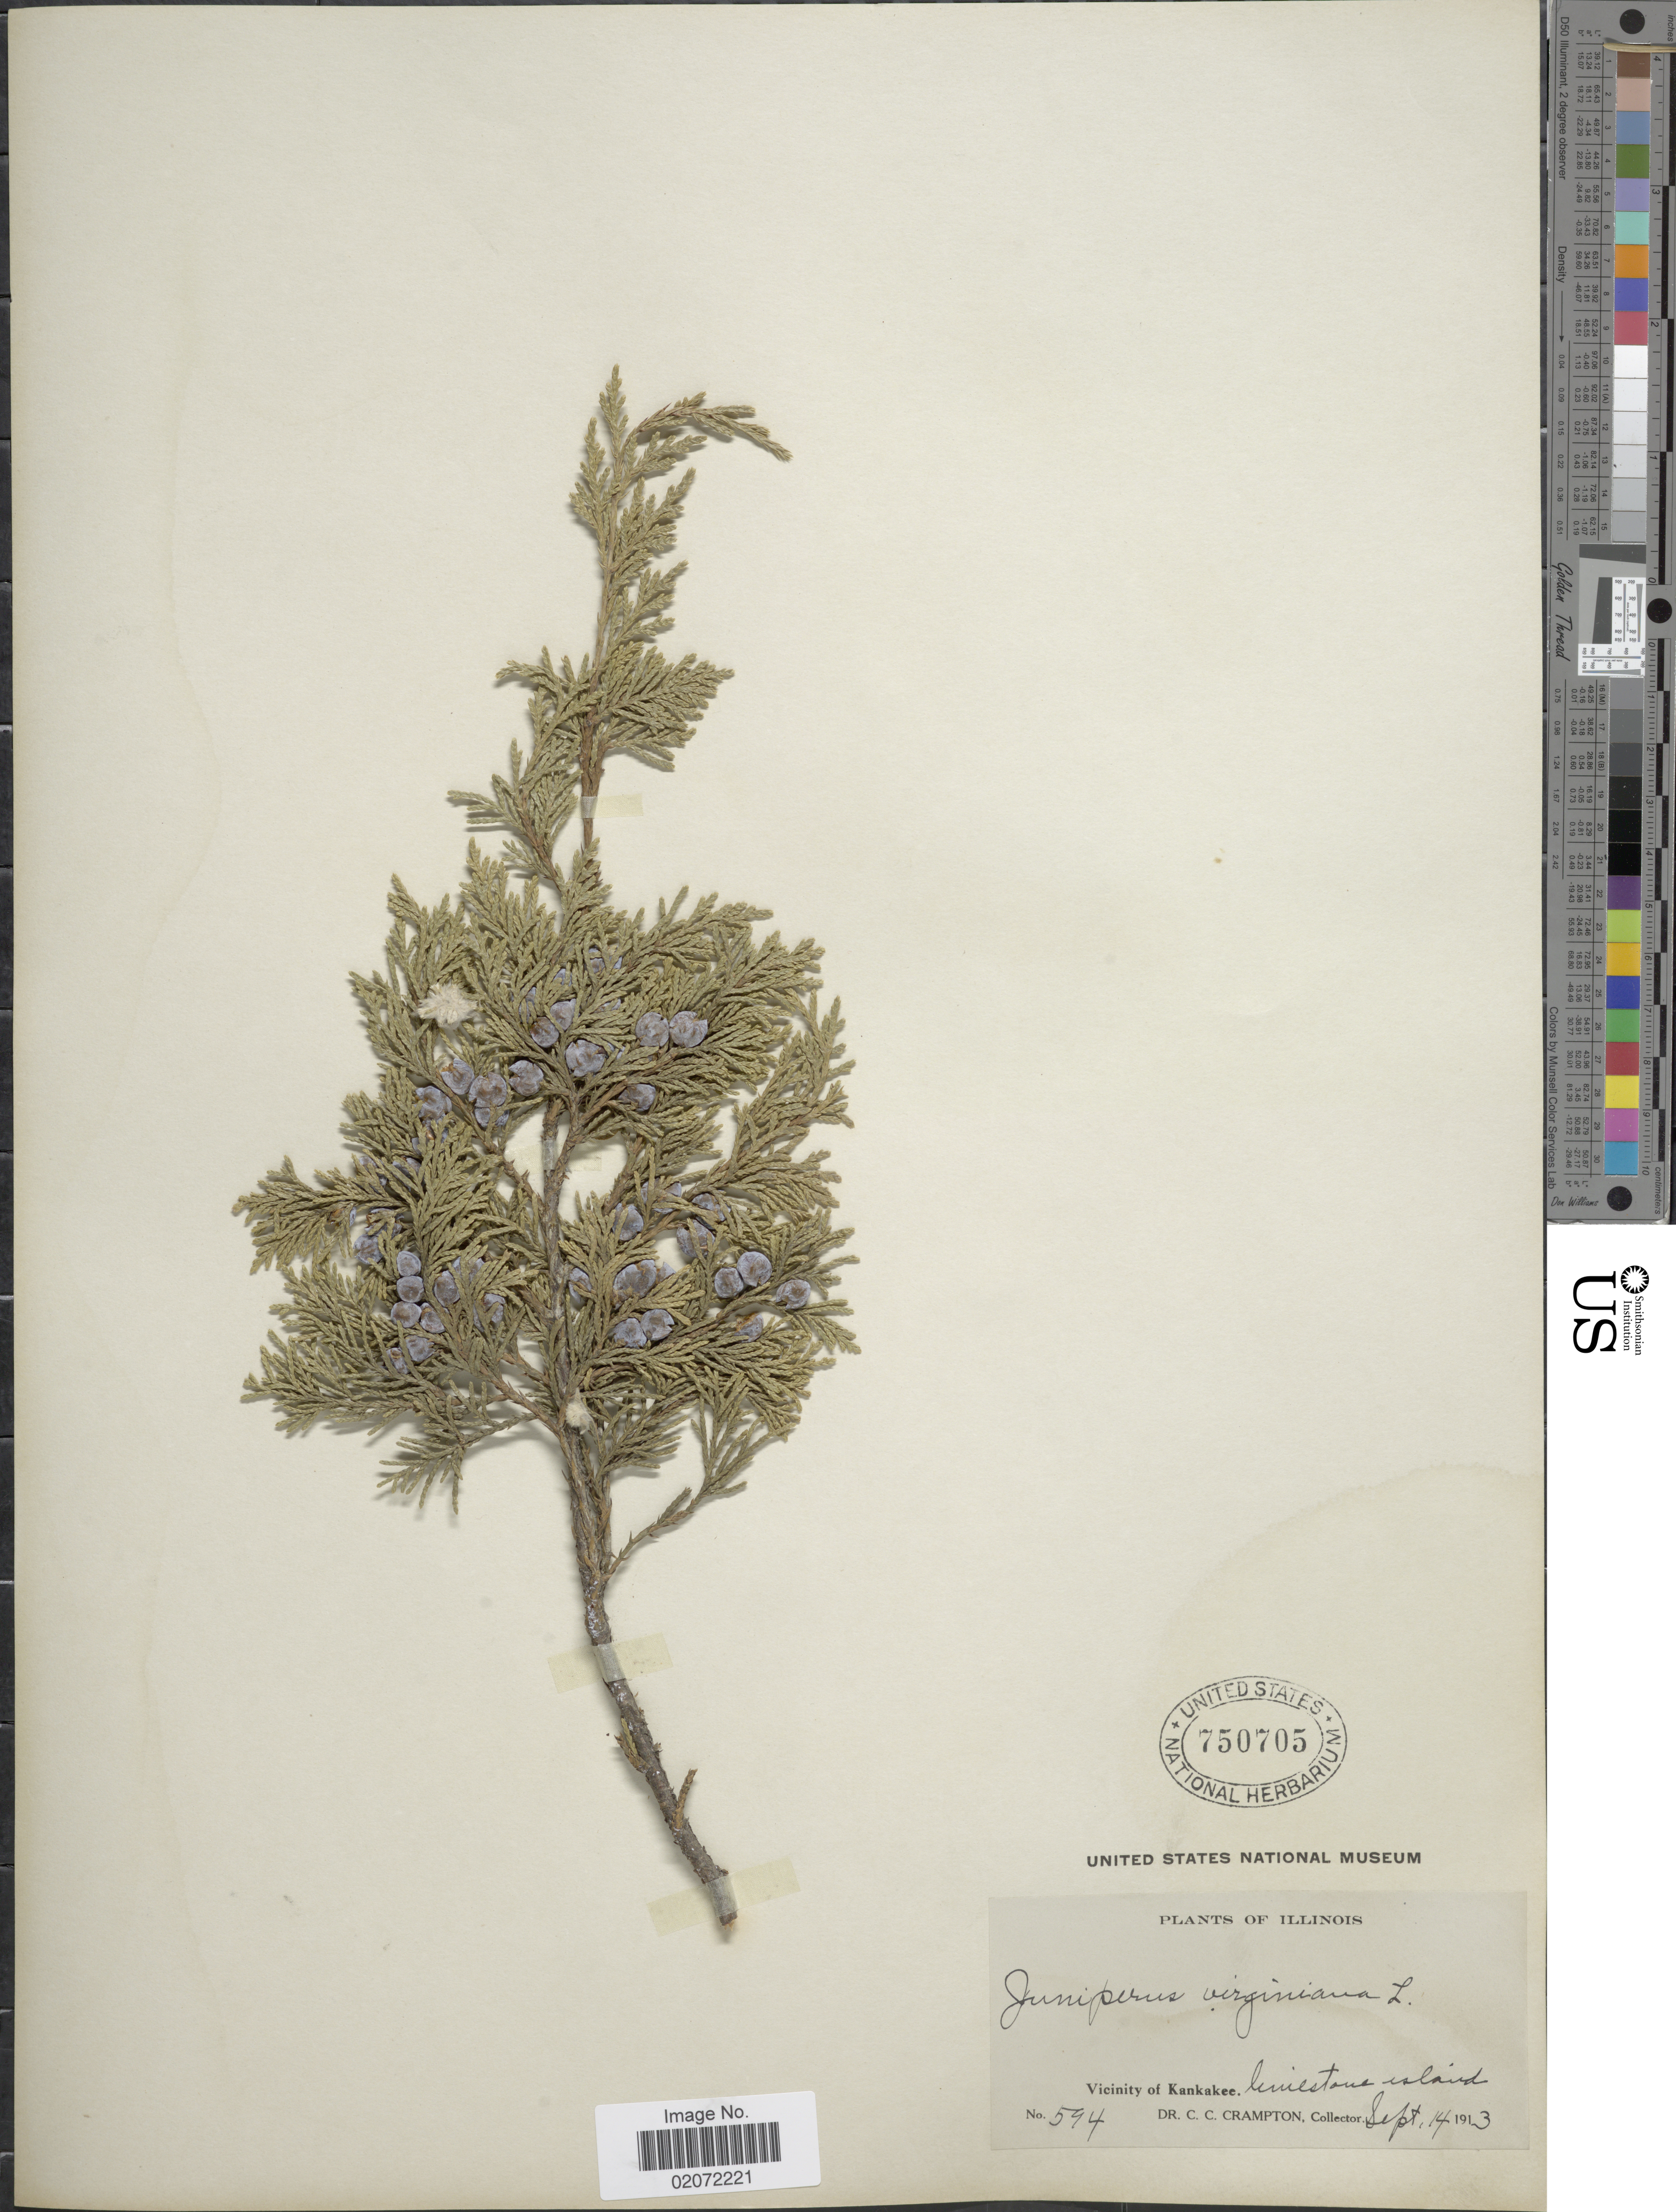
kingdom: Plantae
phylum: Tracheophyta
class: Pinopsida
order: Pinales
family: Cupressaceae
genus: Juniperus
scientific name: Juniperus virginiana var. pyramidalis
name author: Carrière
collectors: C. Crampton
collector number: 594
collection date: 1913-09-14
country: United States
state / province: Illinois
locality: Illinois. Vicinity of Kankakee, Limestone island.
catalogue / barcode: US 750705